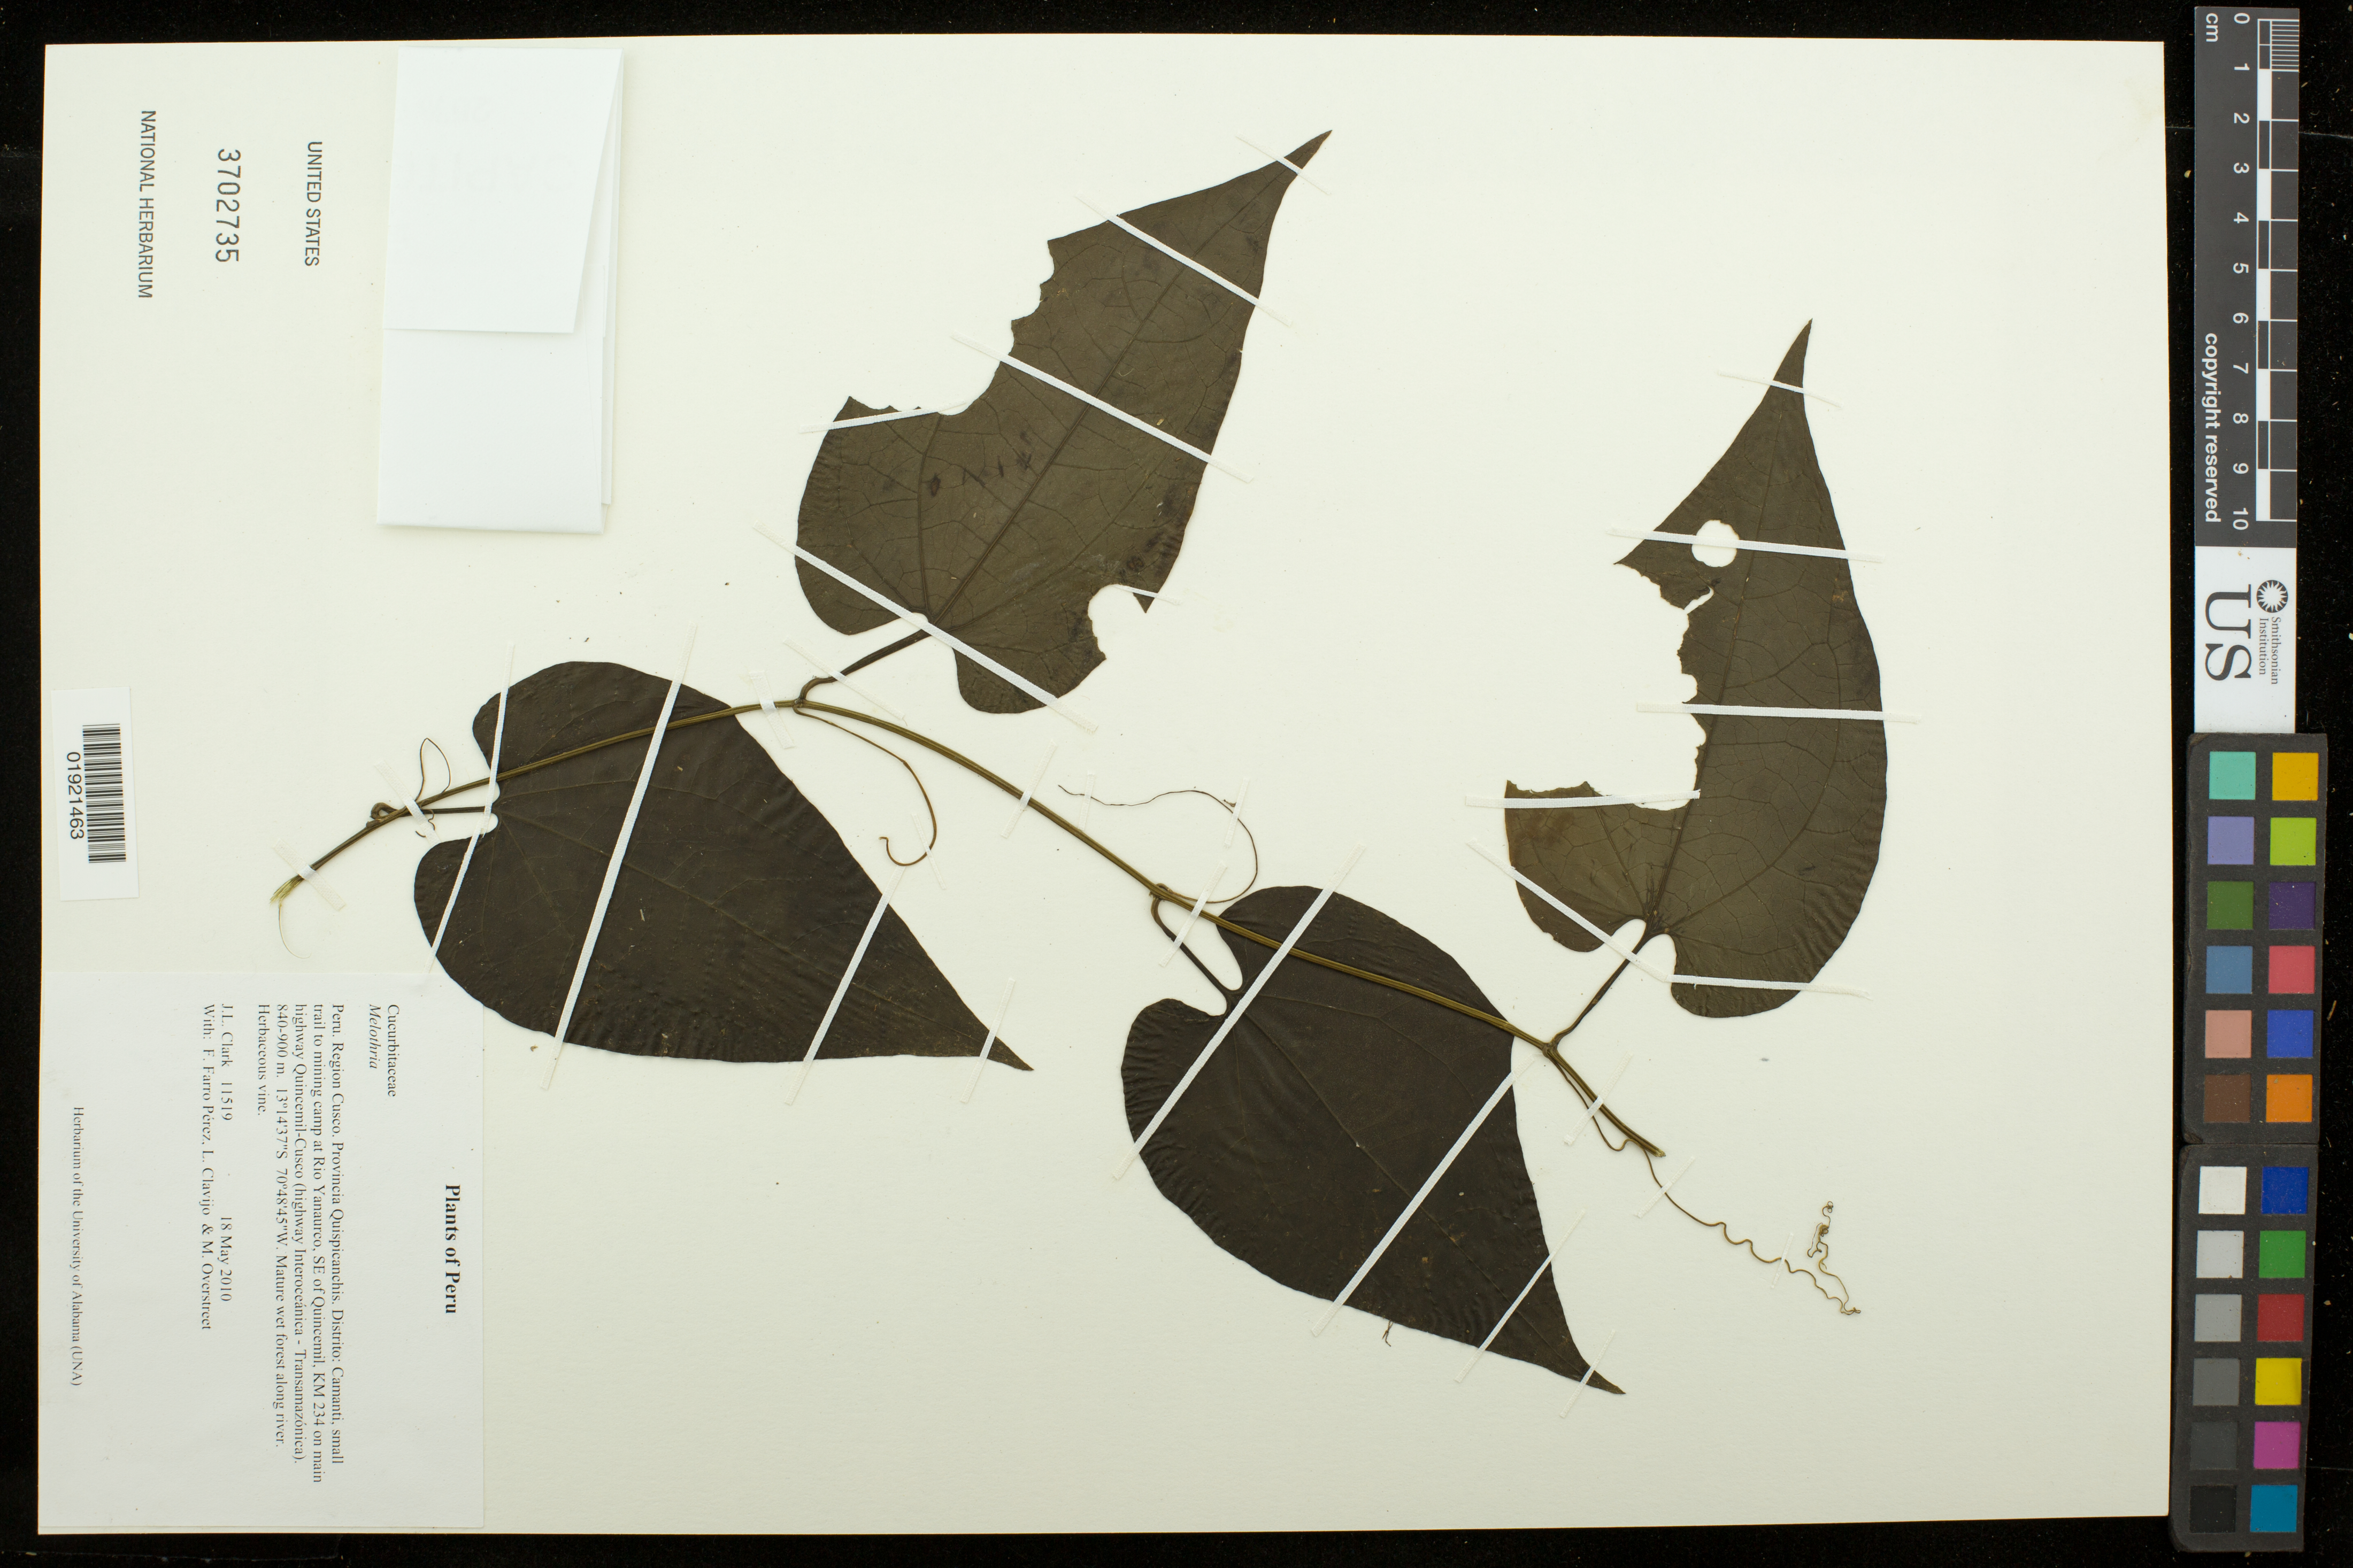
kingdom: Plantae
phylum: Tracheophyta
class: Magnoliopsida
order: Cucurbitales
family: Cucurbitaceae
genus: Melothria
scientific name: Melothria sp.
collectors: J. L. Clark, F. Farro Pérez, L. Clavijo & M. Overstreet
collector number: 11519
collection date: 2010-05-18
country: Peru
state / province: Cusco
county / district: Quispicanchis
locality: Distrito: Camanti, small trail to mining camp at Rio Yanaurco, SE of Quincemil, KM 234 on main highway Quincemil-Cusco (highway Interoceanica - Transamazonica).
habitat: Mature wet forest along river.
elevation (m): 840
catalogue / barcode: US 3702735